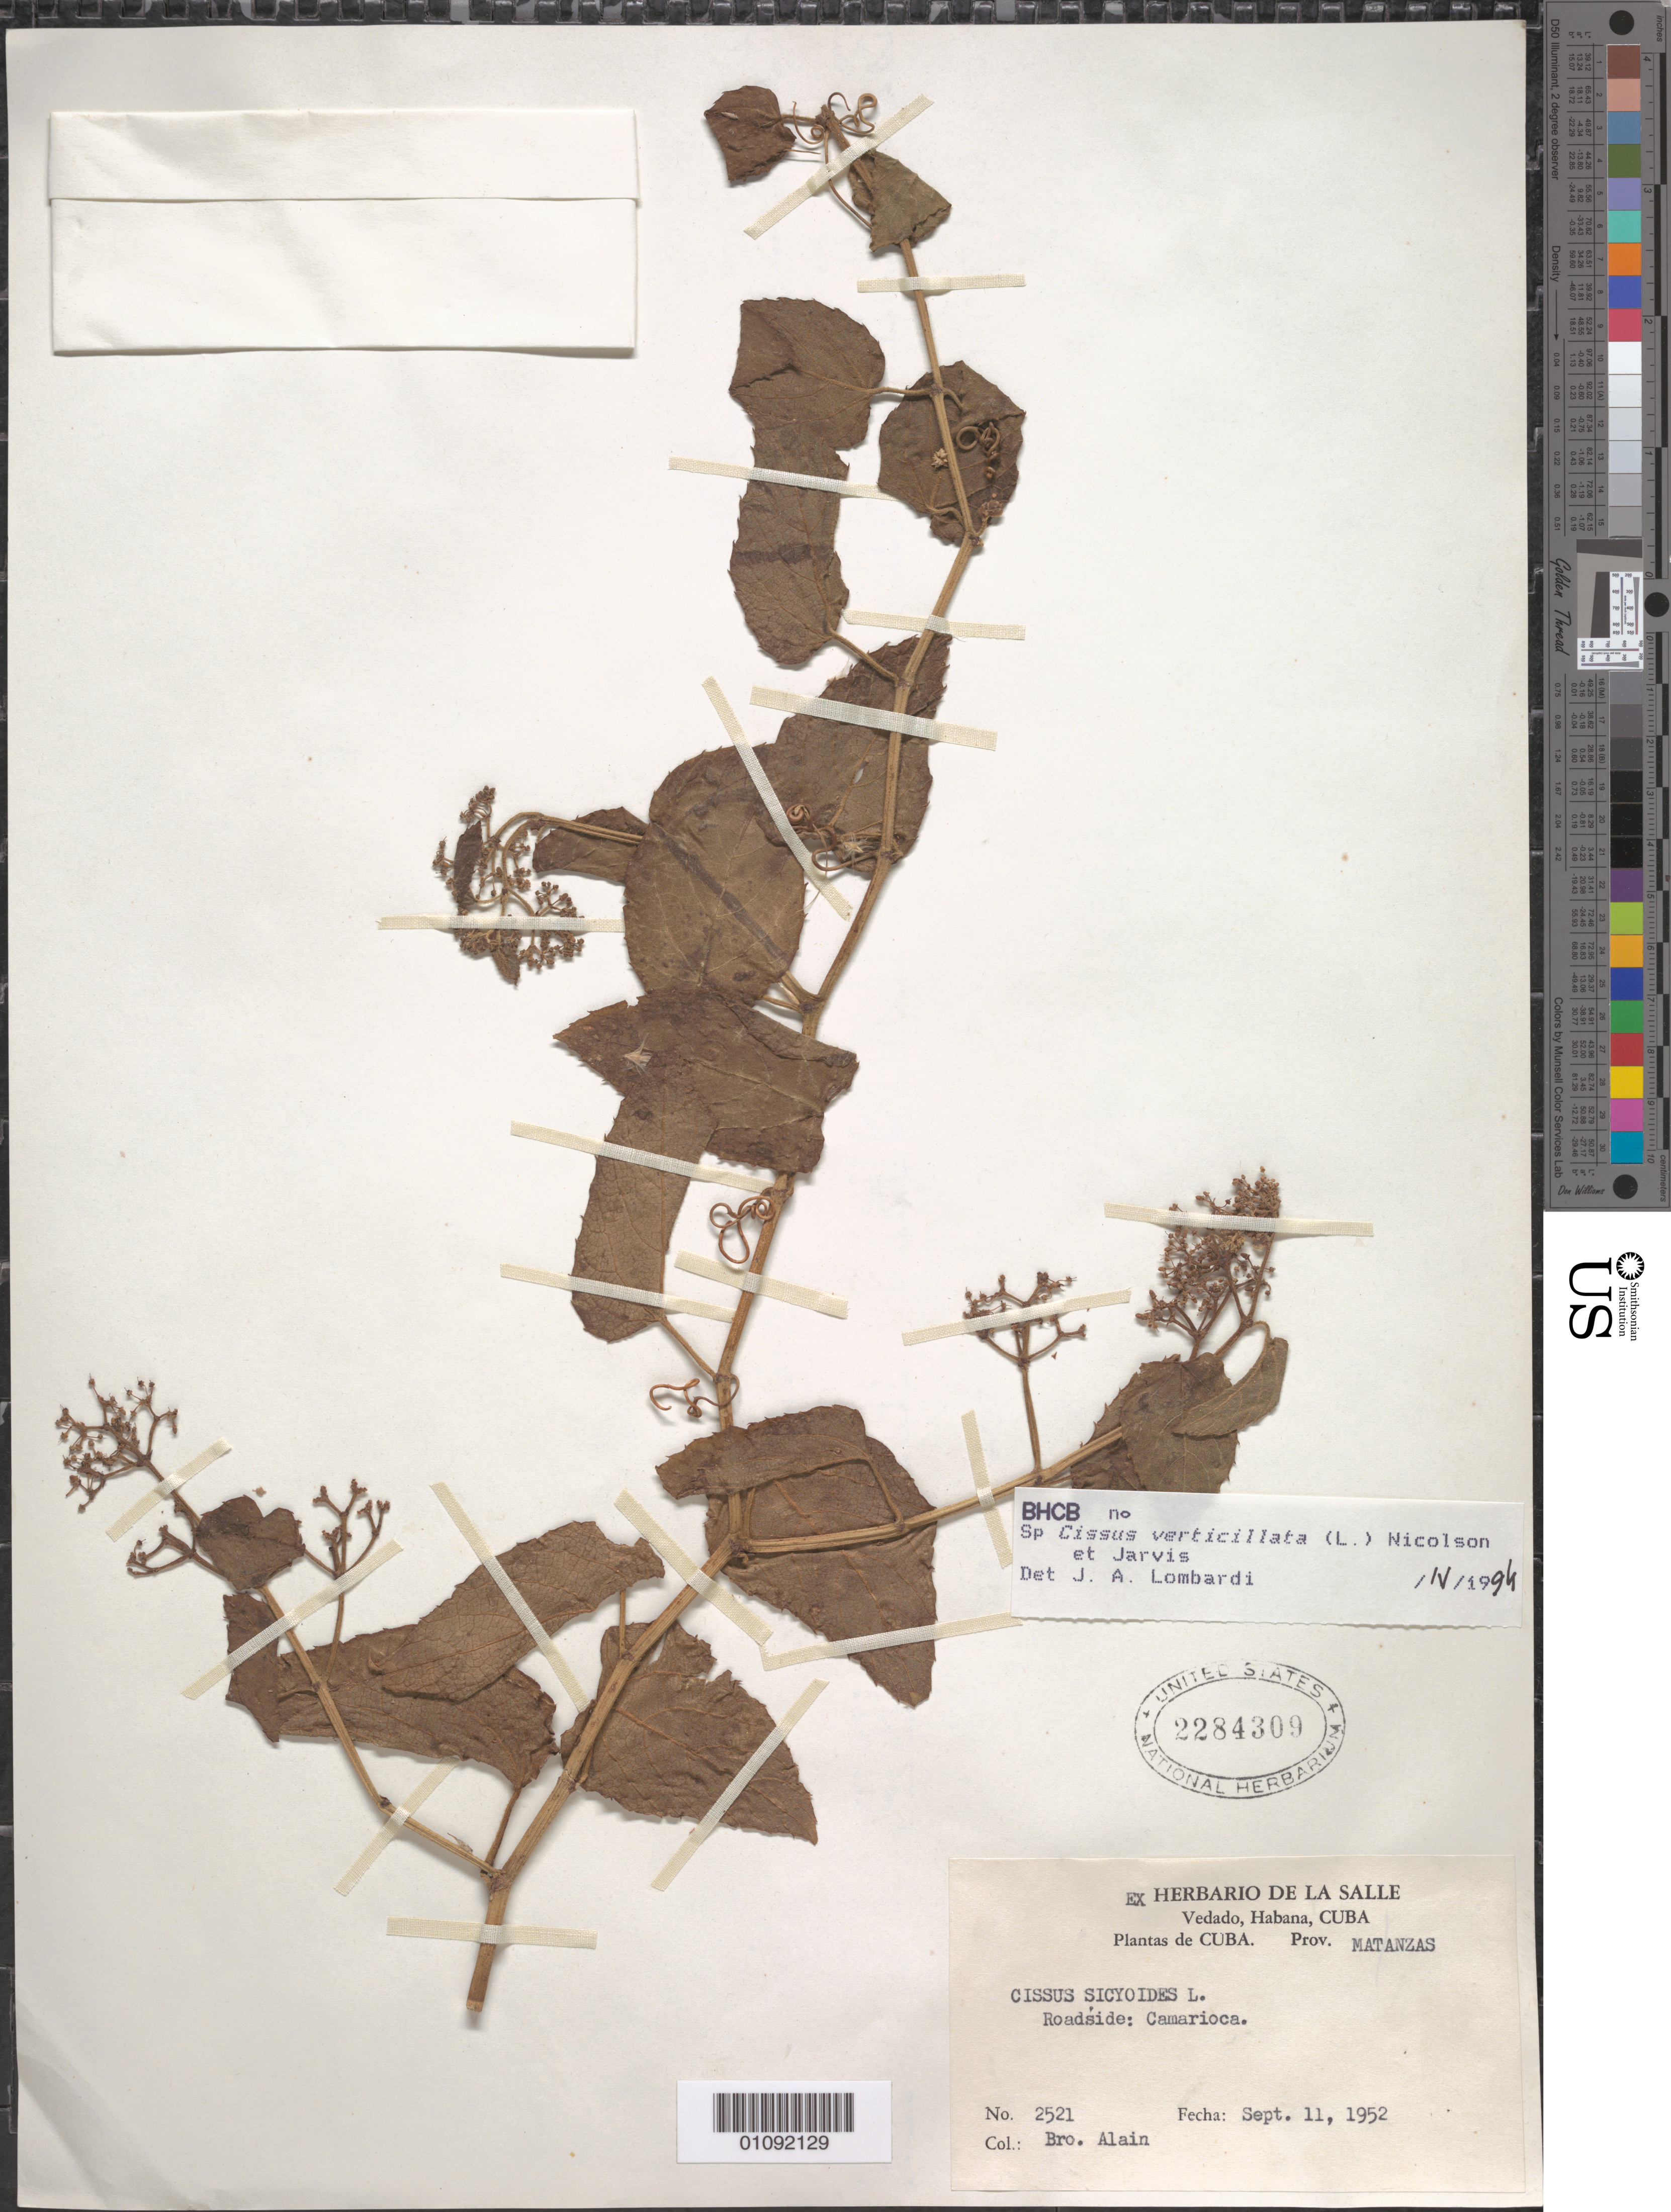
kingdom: Plantae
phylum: Tracheophyta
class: Magnoliopsida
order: Vitales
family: Vitaceae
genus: Cissus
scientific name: Cissus verticillata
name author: (L.) Nicolson & C.E. Jarvis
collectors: A. H. Liogier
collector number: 2521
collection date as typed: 11 Sep 1952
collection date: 1952-09-11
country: Cuba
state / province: Matanzas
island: Cuba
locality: Roadside: Camarioca, Prov Matanzas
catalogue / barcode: US 2284309